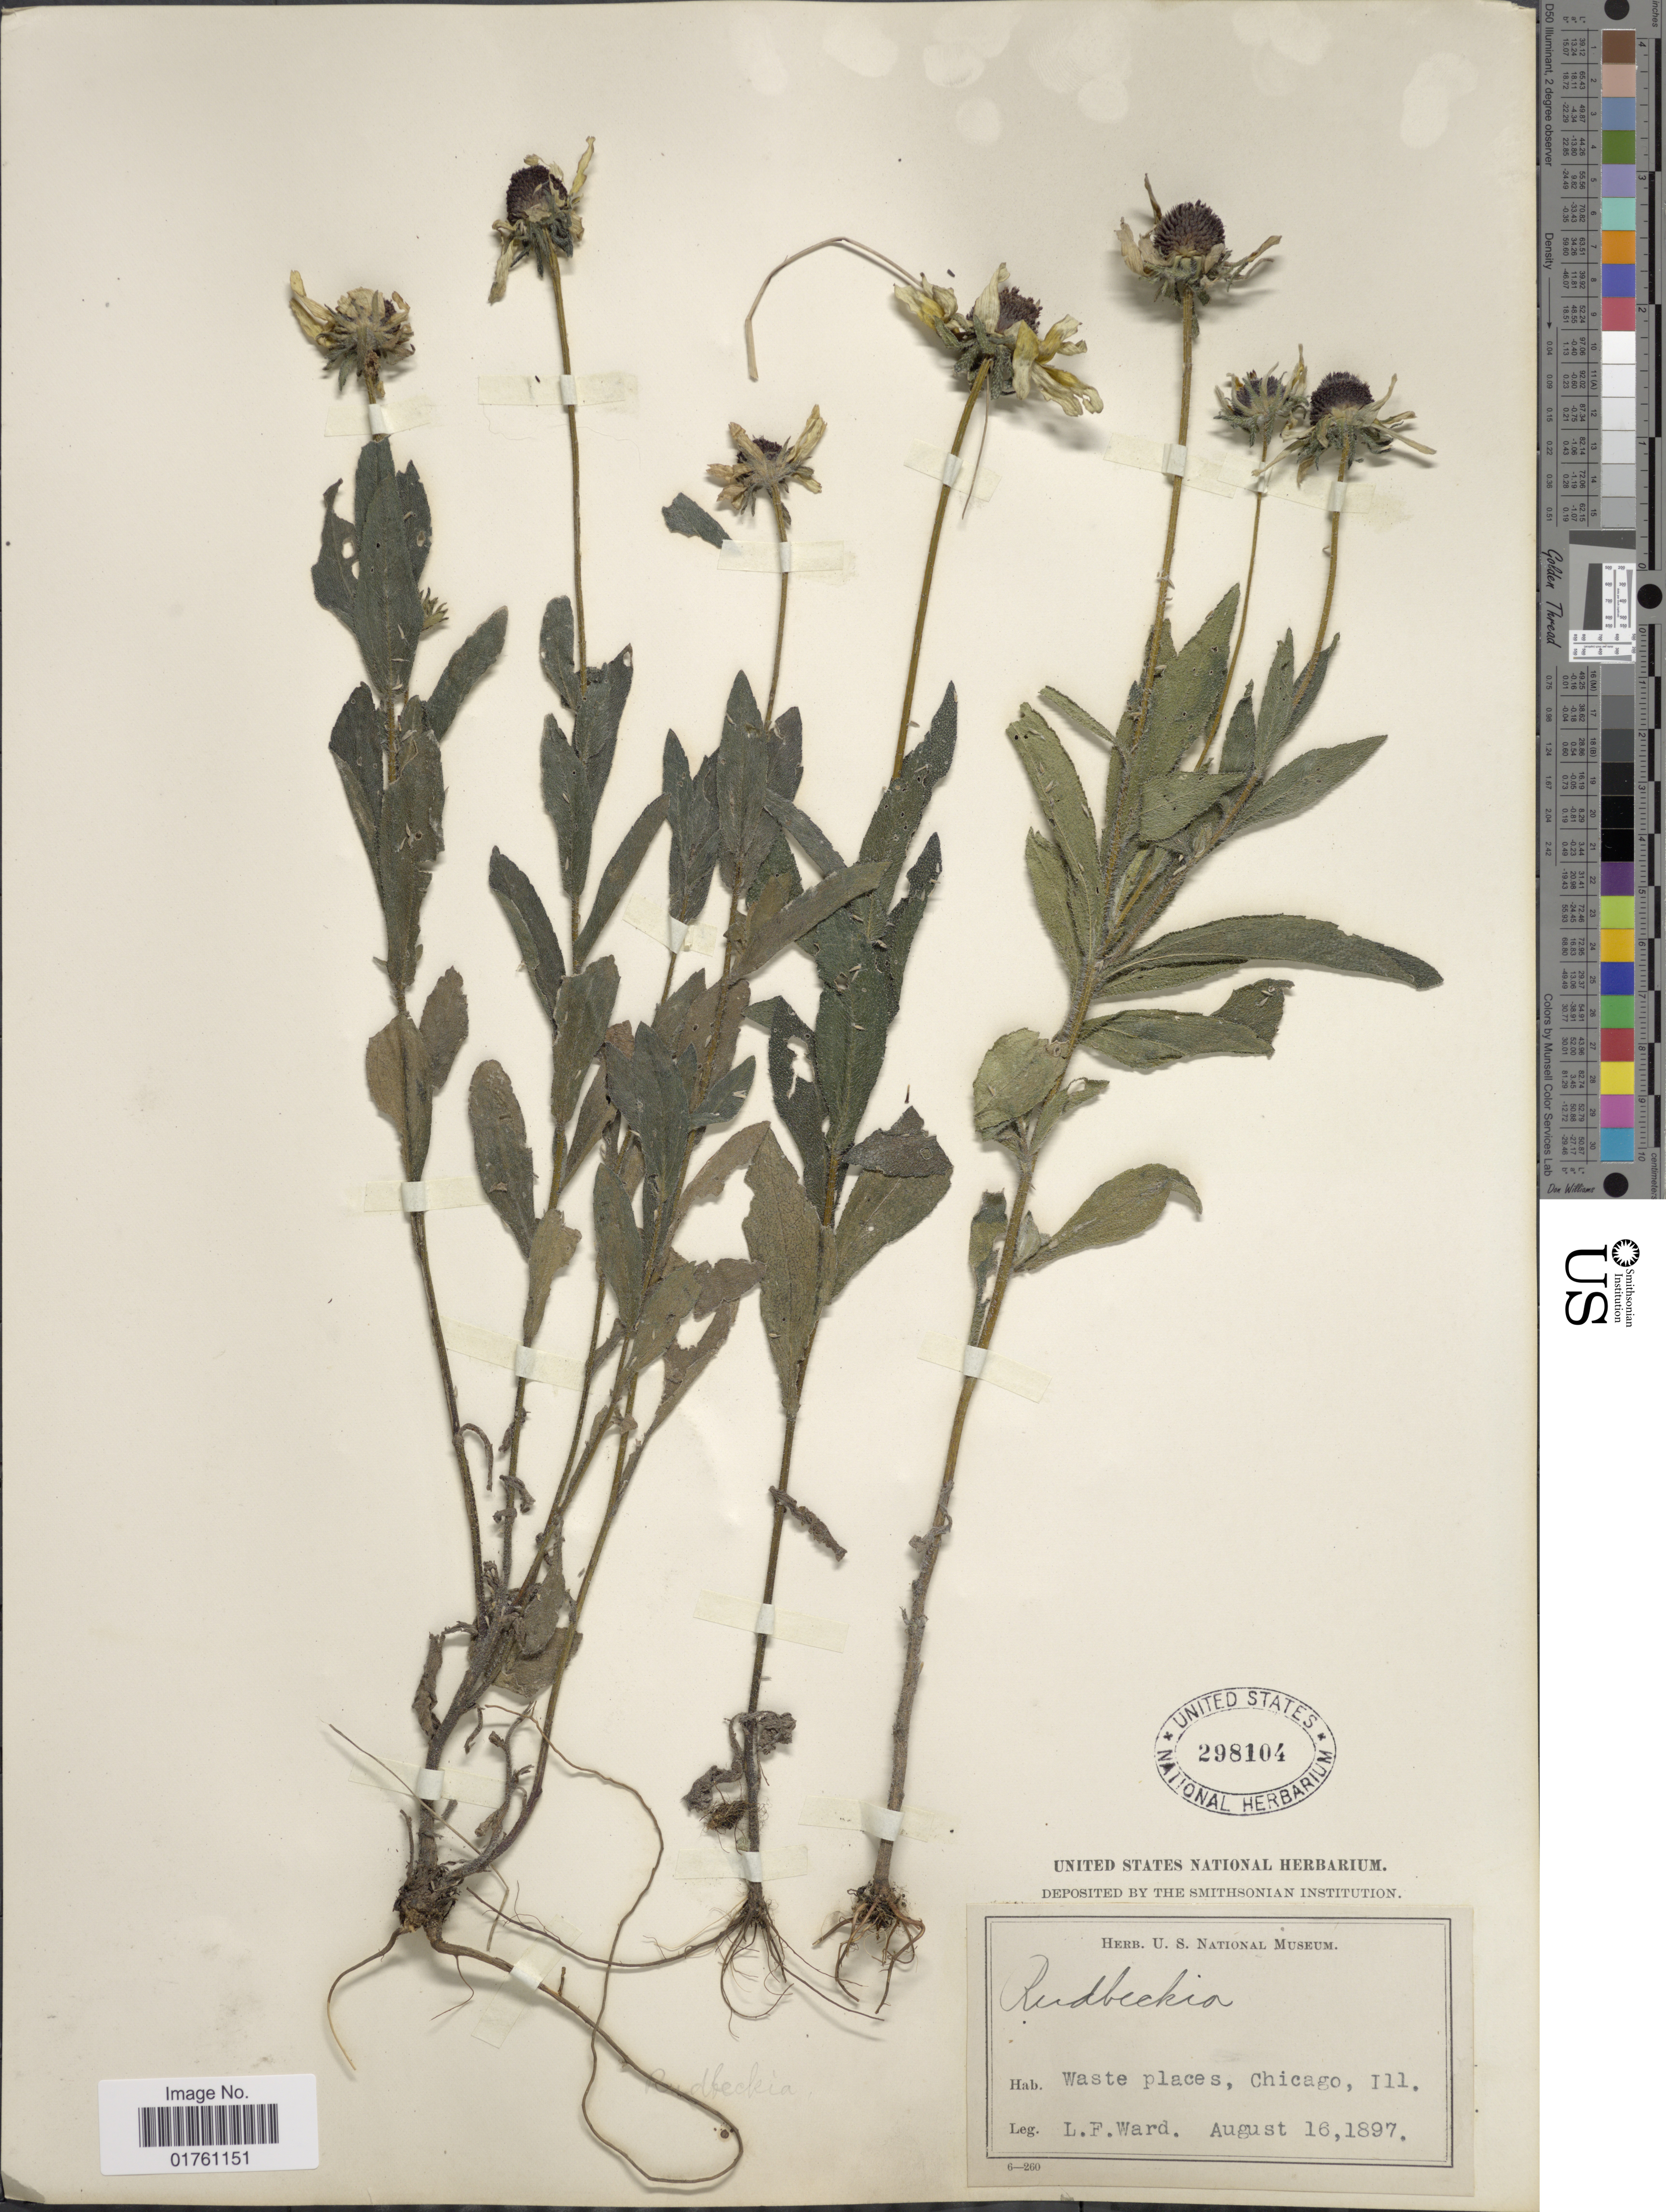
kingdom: Plantae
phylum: Tracheophyta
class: Magnoliopsida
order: Asterales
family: Asteraceae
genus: Rudbeckia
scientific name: Rudbeckia hirta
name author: L.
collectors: L. Ward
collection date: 1897-08-16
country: United States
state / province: Illinois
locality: Waste places, Chicago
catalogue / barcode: US 298104